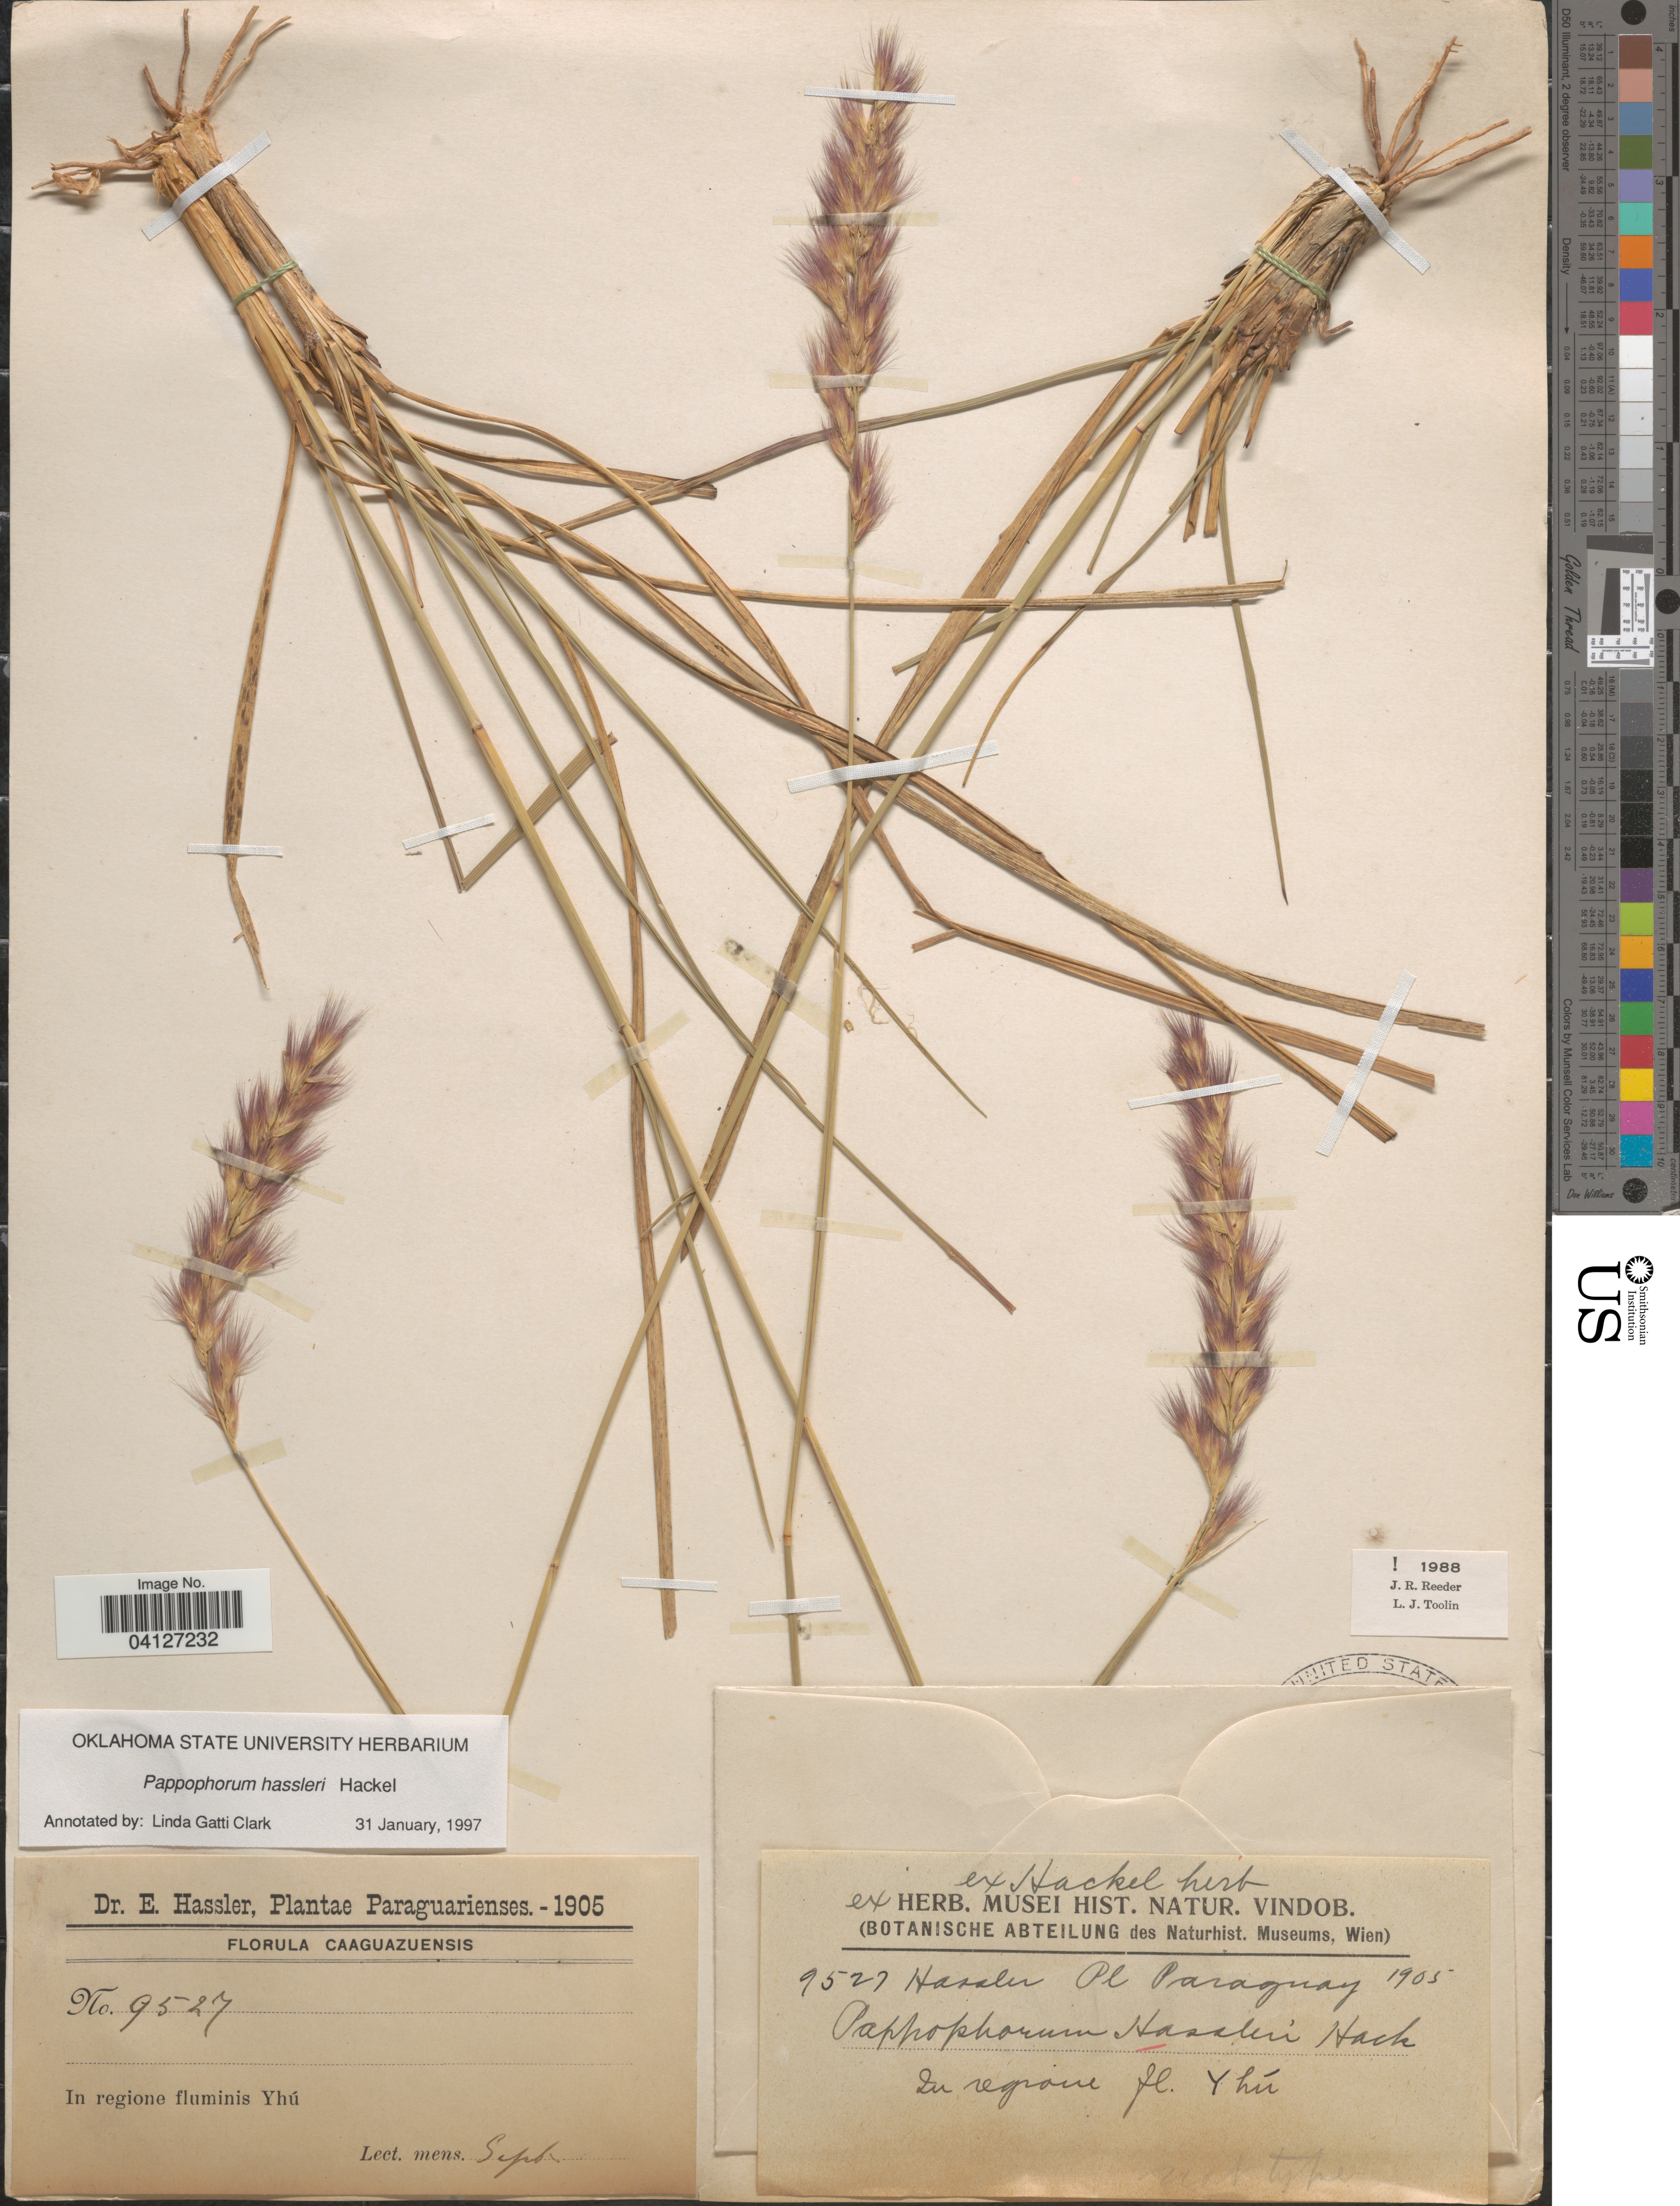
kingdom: Plantae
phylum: Tracheophyta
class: Liliopsida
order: Poales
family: Poaceae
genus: Pappophorum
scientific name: Pappophorum hassleri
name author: Hack.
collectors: E. Hassler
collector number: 9527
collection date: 1905-09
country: Paraguay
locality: In regione fl. Yhú.